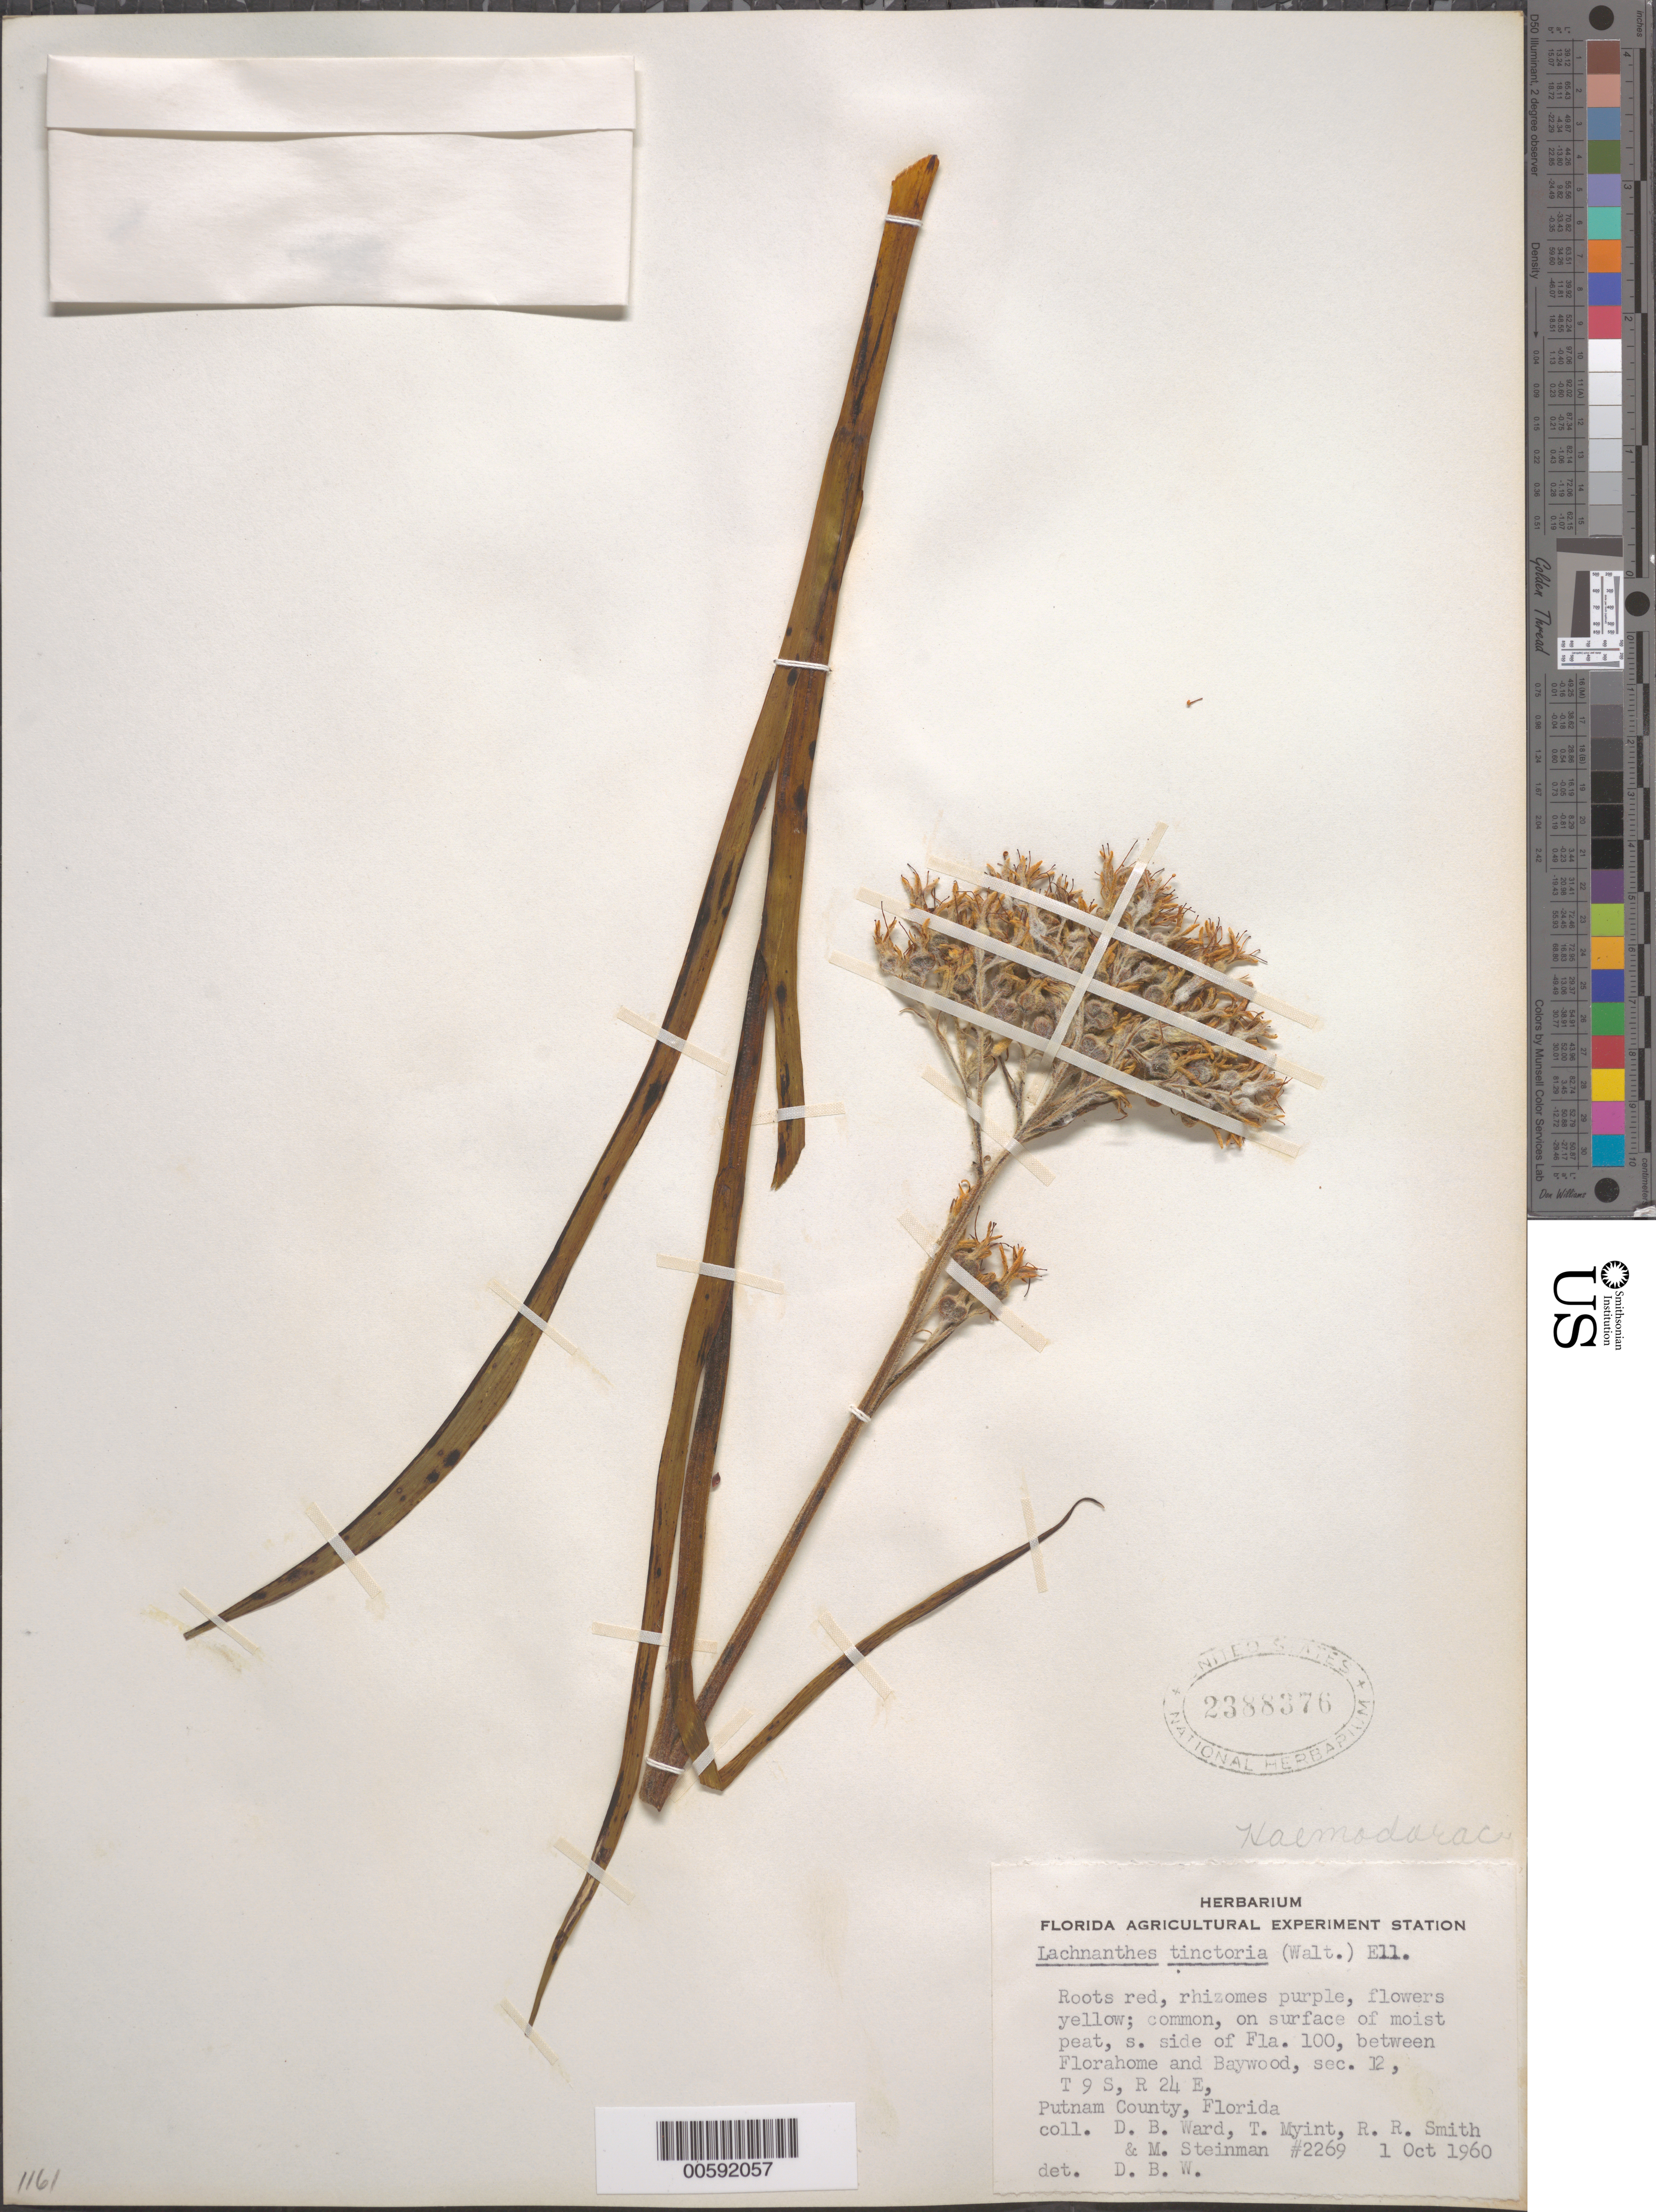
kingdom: Plantae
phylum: Tracheophyta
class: Liliopsida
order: Commelinales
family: Haemodoraceae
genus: Lachnanthes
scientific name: Lachnanthes tinctoria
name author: (Walter ex J.F. Gmel.) Elliott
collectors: D. B. Ward, T. Myint, R. R. Smith & M. Steinman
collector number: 2269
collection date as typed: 01 Oct 1960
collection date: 1960-10-01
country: United States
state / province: Florida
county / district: Putnam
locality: S side of Fla. 100, between Florahome and Baywood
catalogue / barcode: US 2388376